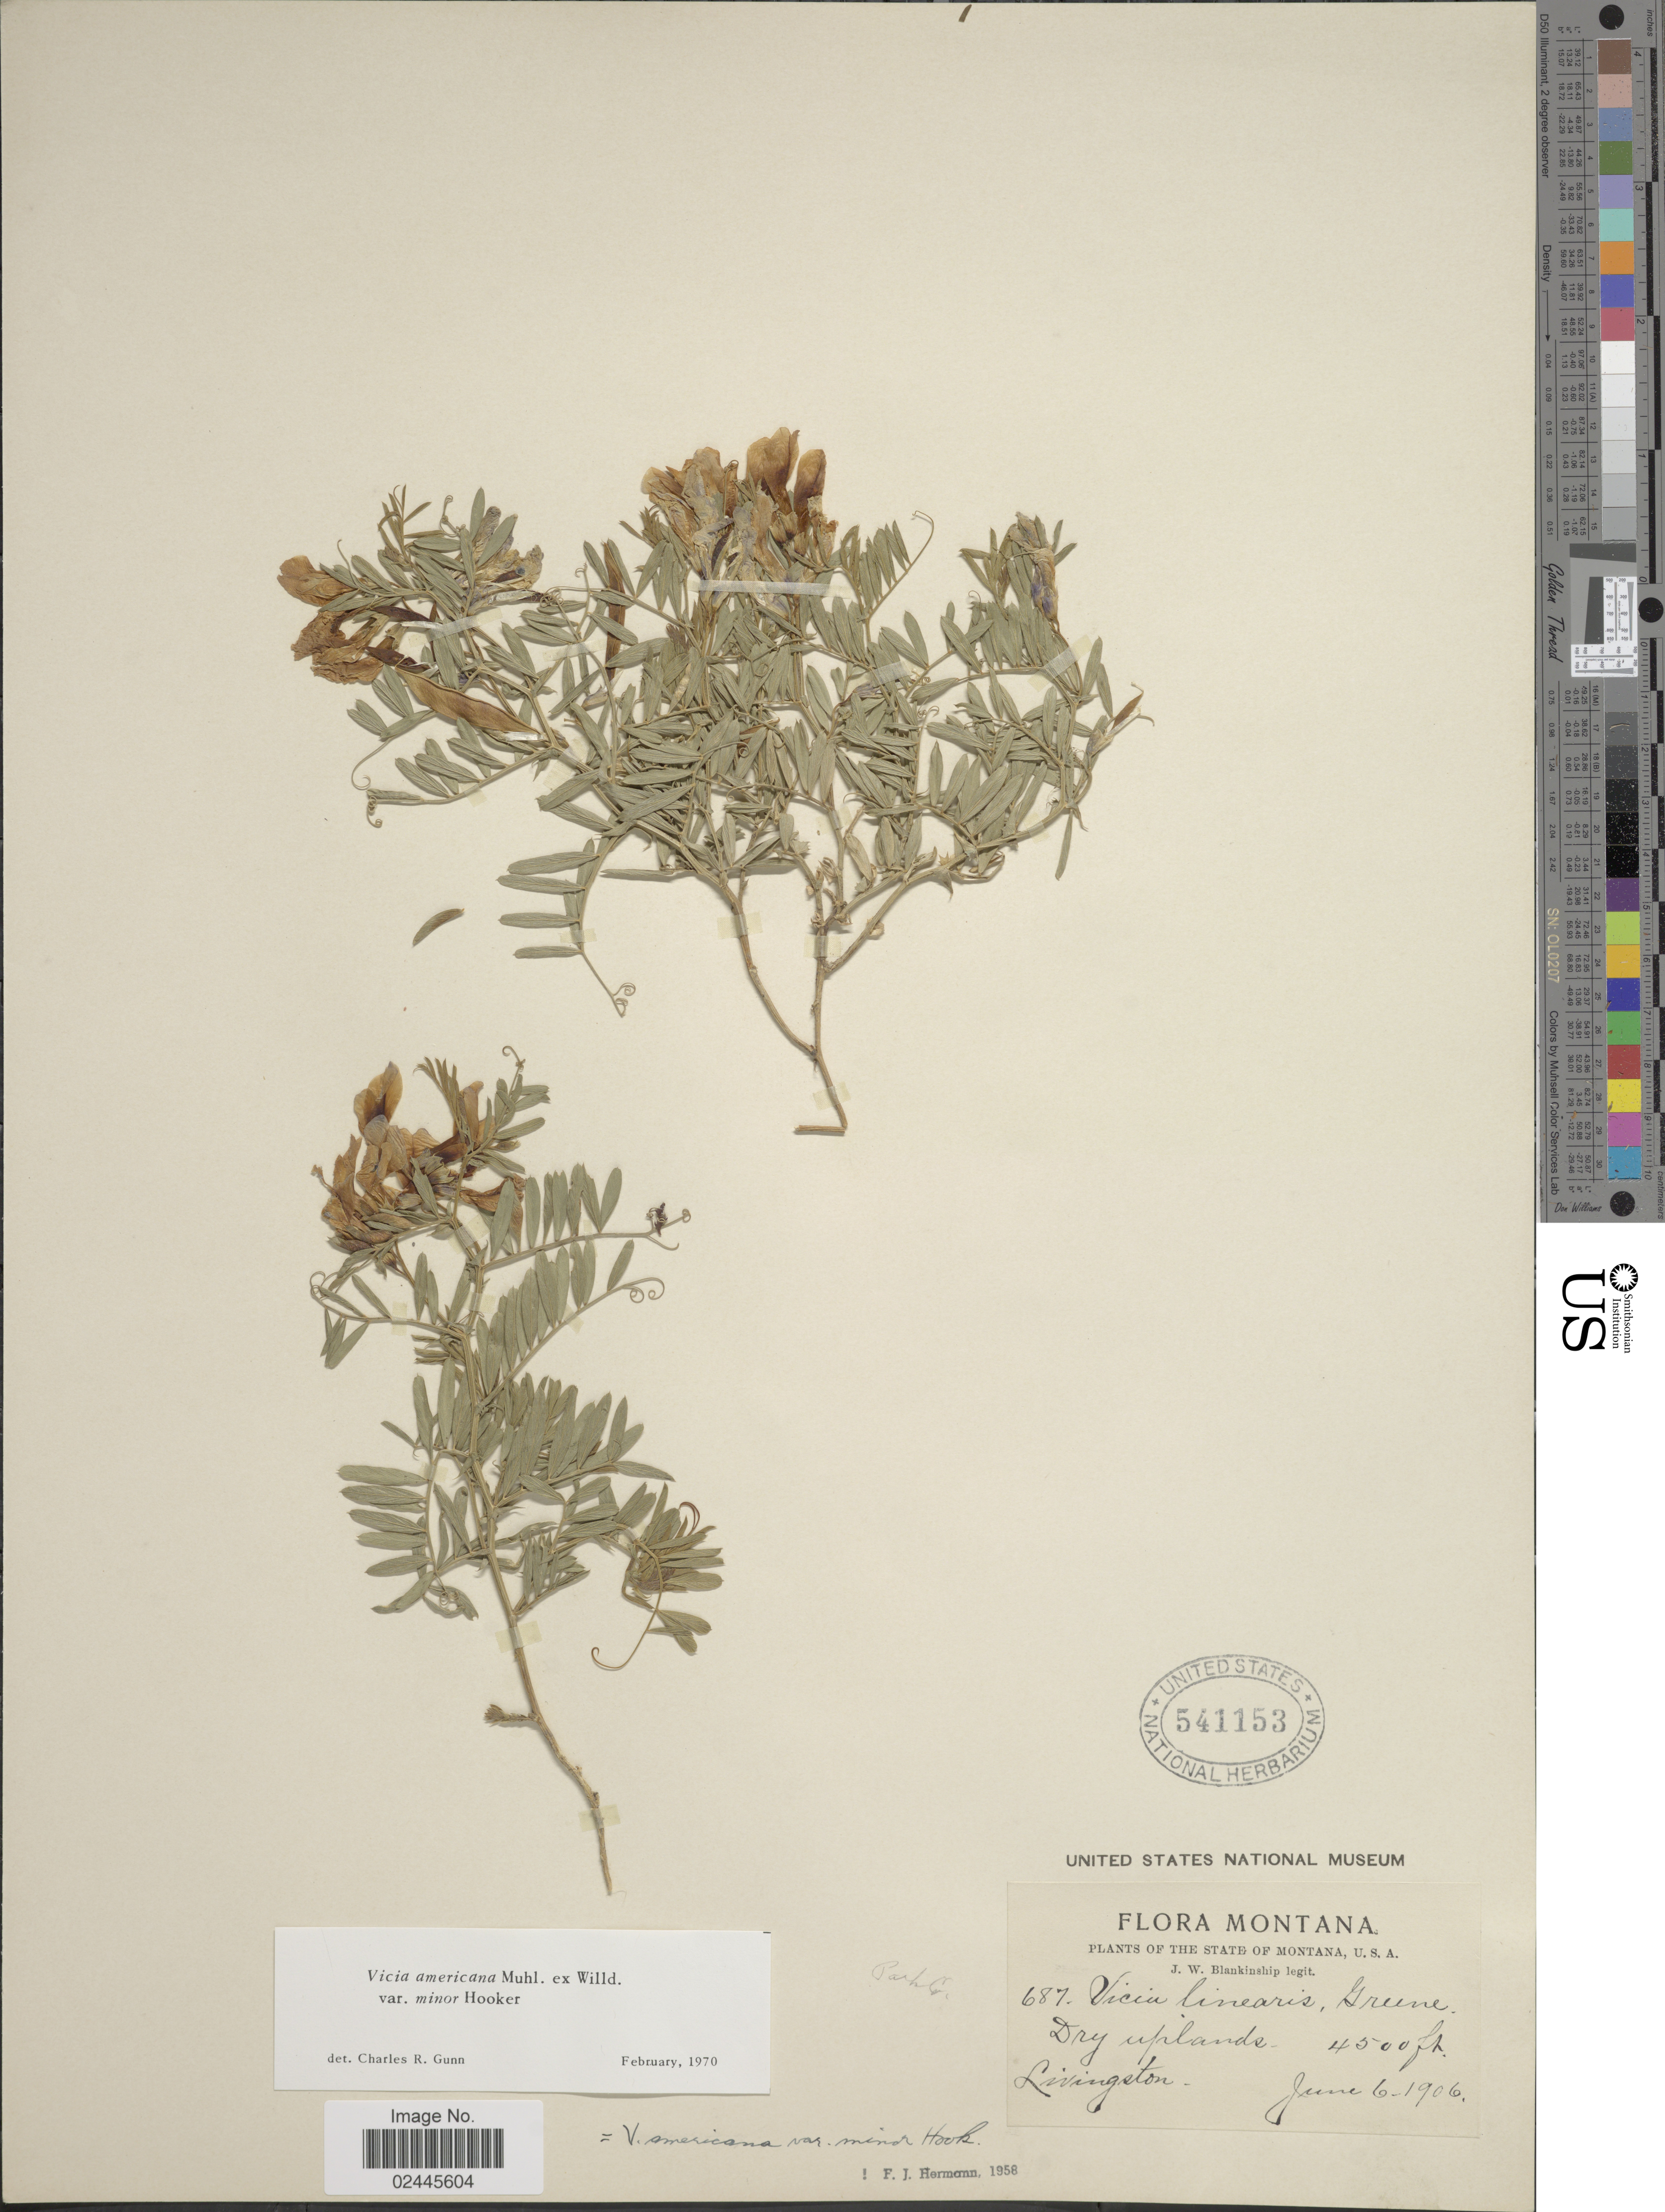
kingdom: Plantae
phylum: Tracheophyta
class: Magnoliopsida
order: Fabales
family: Fabaceae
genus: Vicia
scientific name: Vicia americana var. minor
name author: Hook.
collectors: J. W. Blankinship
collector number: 687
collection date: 1906-06-06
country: United States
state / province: Montana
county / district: Park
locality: Dry uplands, Livingston.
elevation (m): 1372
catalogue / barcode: US 541153